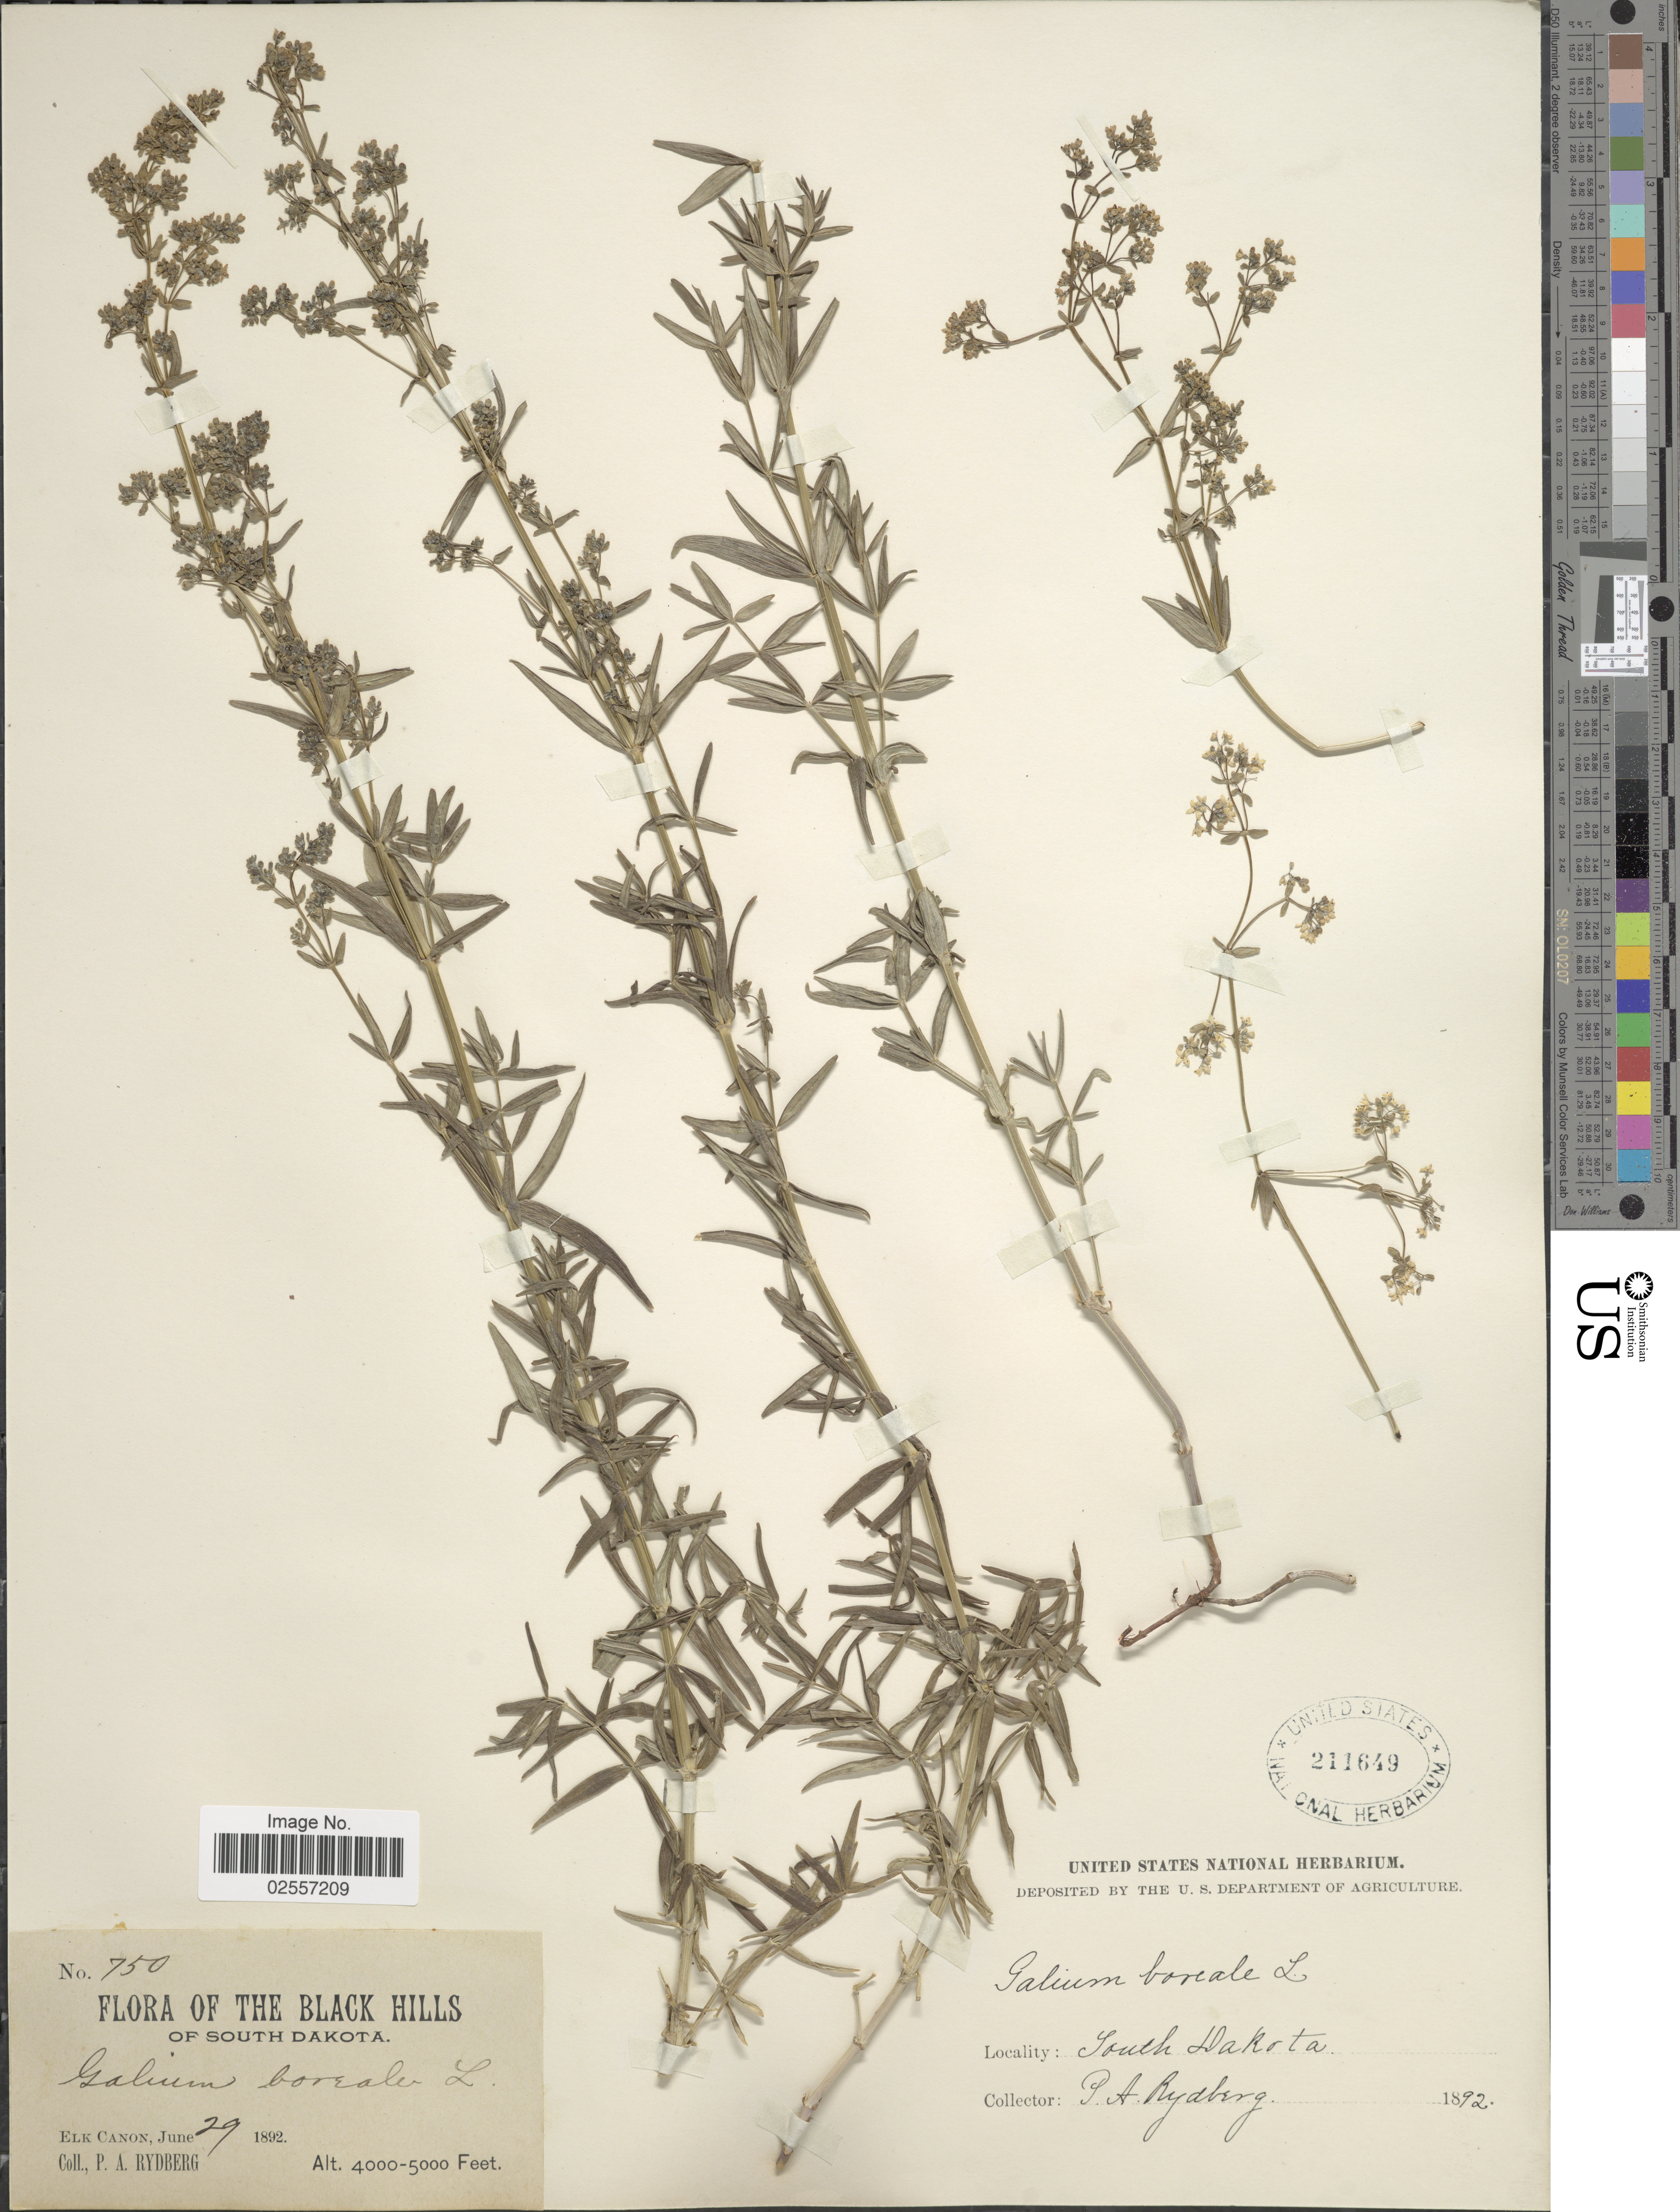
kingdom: Plantae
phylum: Tracheophyta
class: Magnoliopsida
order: Gentianales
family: Rubiaceae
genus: Galium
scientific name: Galium boreale L.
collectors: P. A. Rydberg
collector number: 750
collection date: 1892-06-29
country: United States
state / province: South Dakota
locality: Black Hills. Elk Canon.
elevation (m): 1219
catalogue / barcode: US 211649